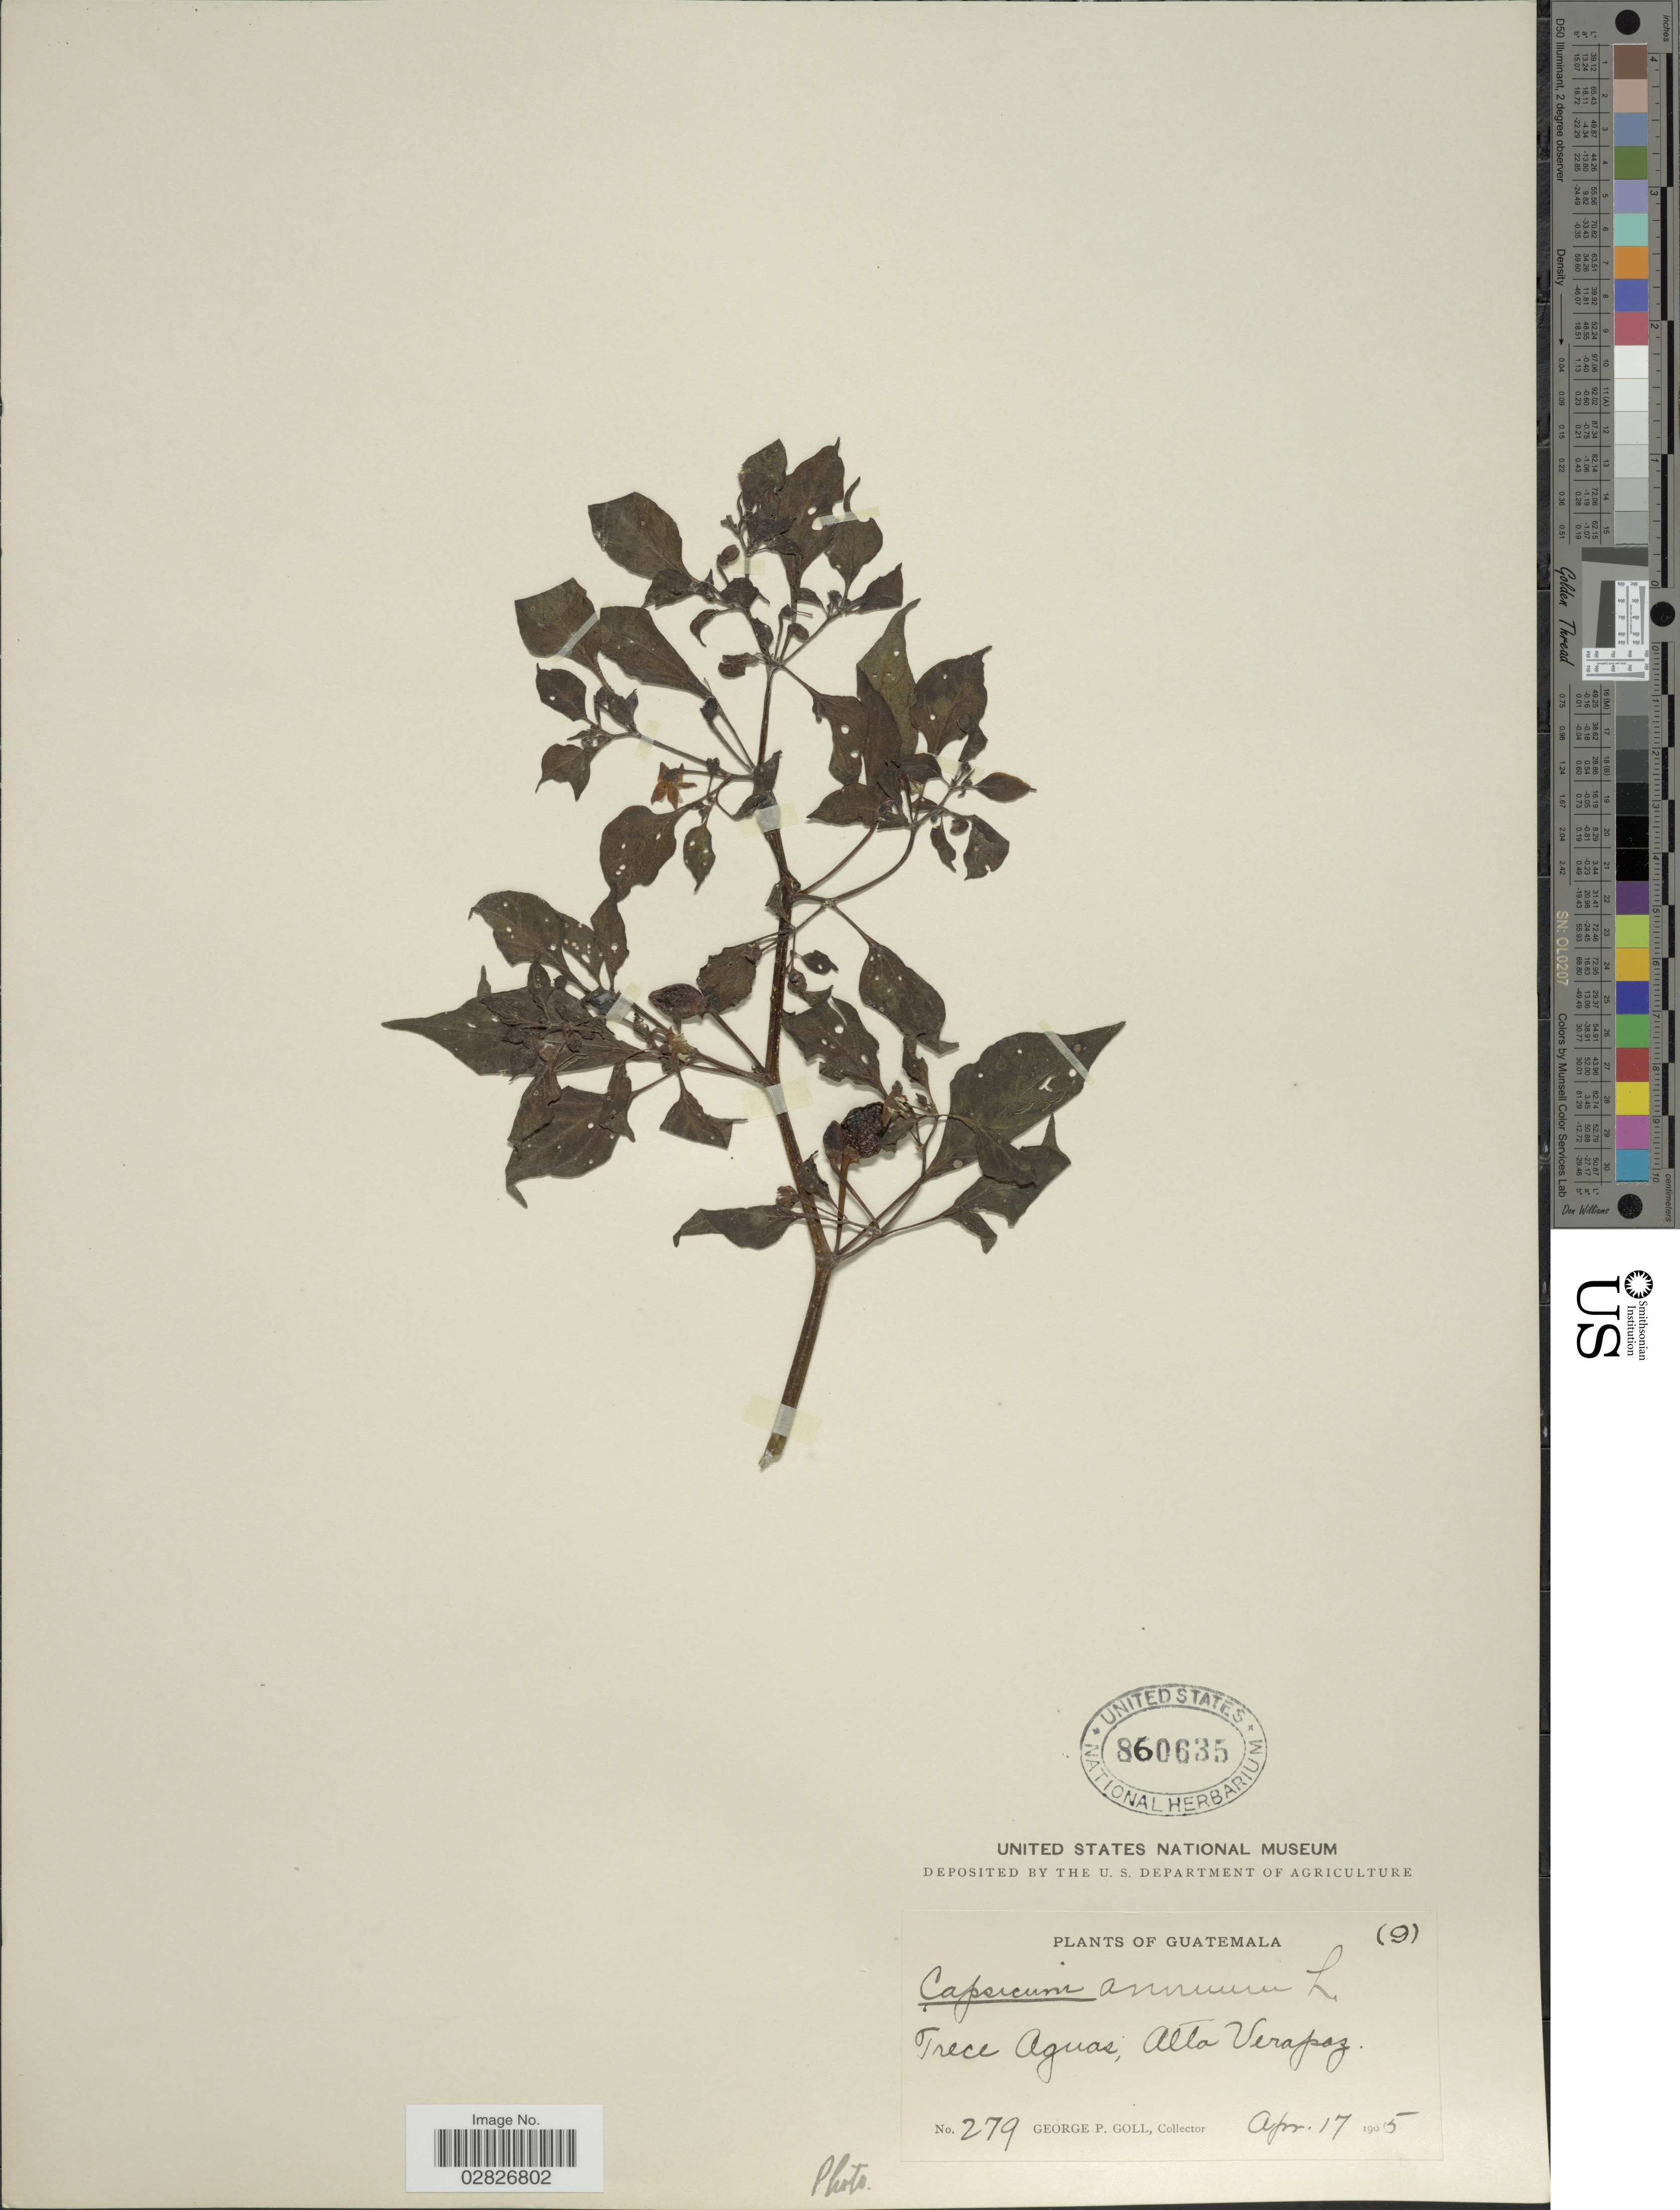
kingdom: Plantae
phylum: Tracheophyta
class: Magnoliopsida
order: Solanales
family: Solanaceae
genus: Capsicum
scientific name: Capsicum annuum 'Habanero'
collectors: G. P. Goll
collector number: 279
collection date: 1905-04-17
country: Guatemala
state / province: Alta Verapaz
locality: Trece Aguas.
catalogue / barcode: US 860635